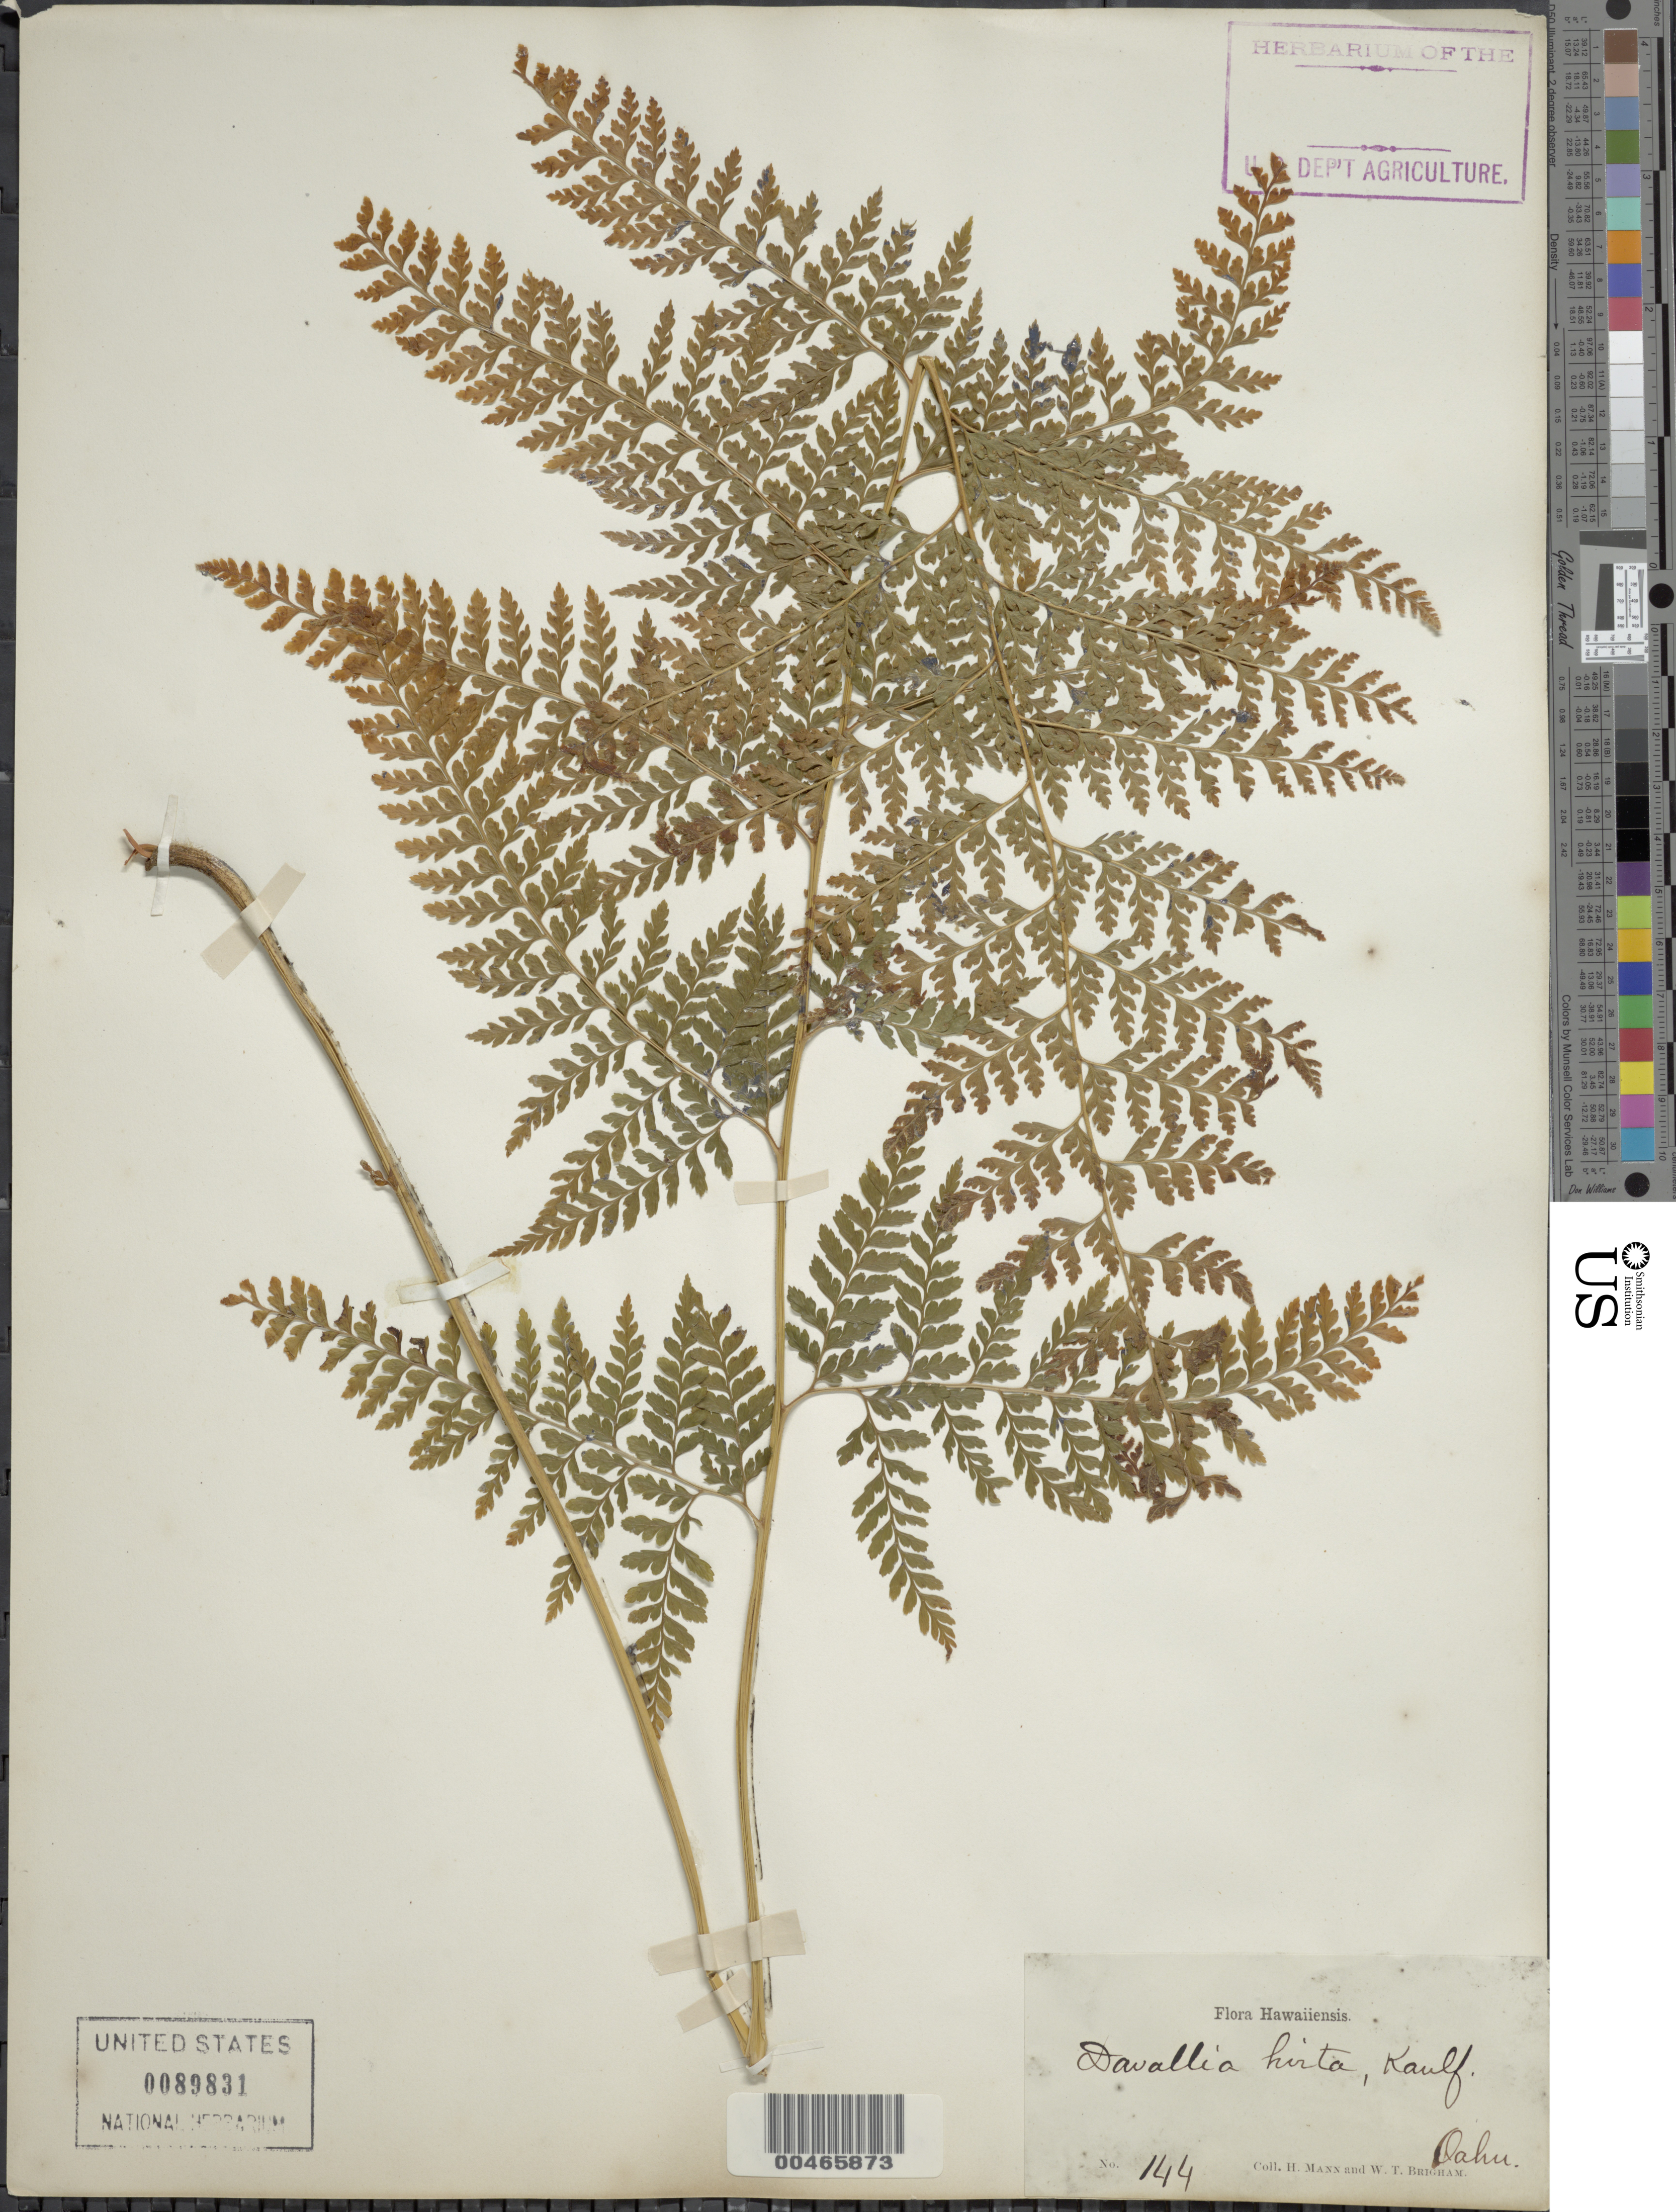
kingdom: Plantae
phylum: Tracheophyta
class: Polypodiopsida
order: Polypodiales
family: Dennstaedtiaceae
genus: Microlepia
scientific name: Microlepia strigosa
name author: (Thunb.) J. Presl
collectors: H. Mann & W. T. Brigham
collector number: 144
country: United States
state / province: Hawaii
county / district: Honolulu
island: Oahu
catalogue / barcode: US 89831